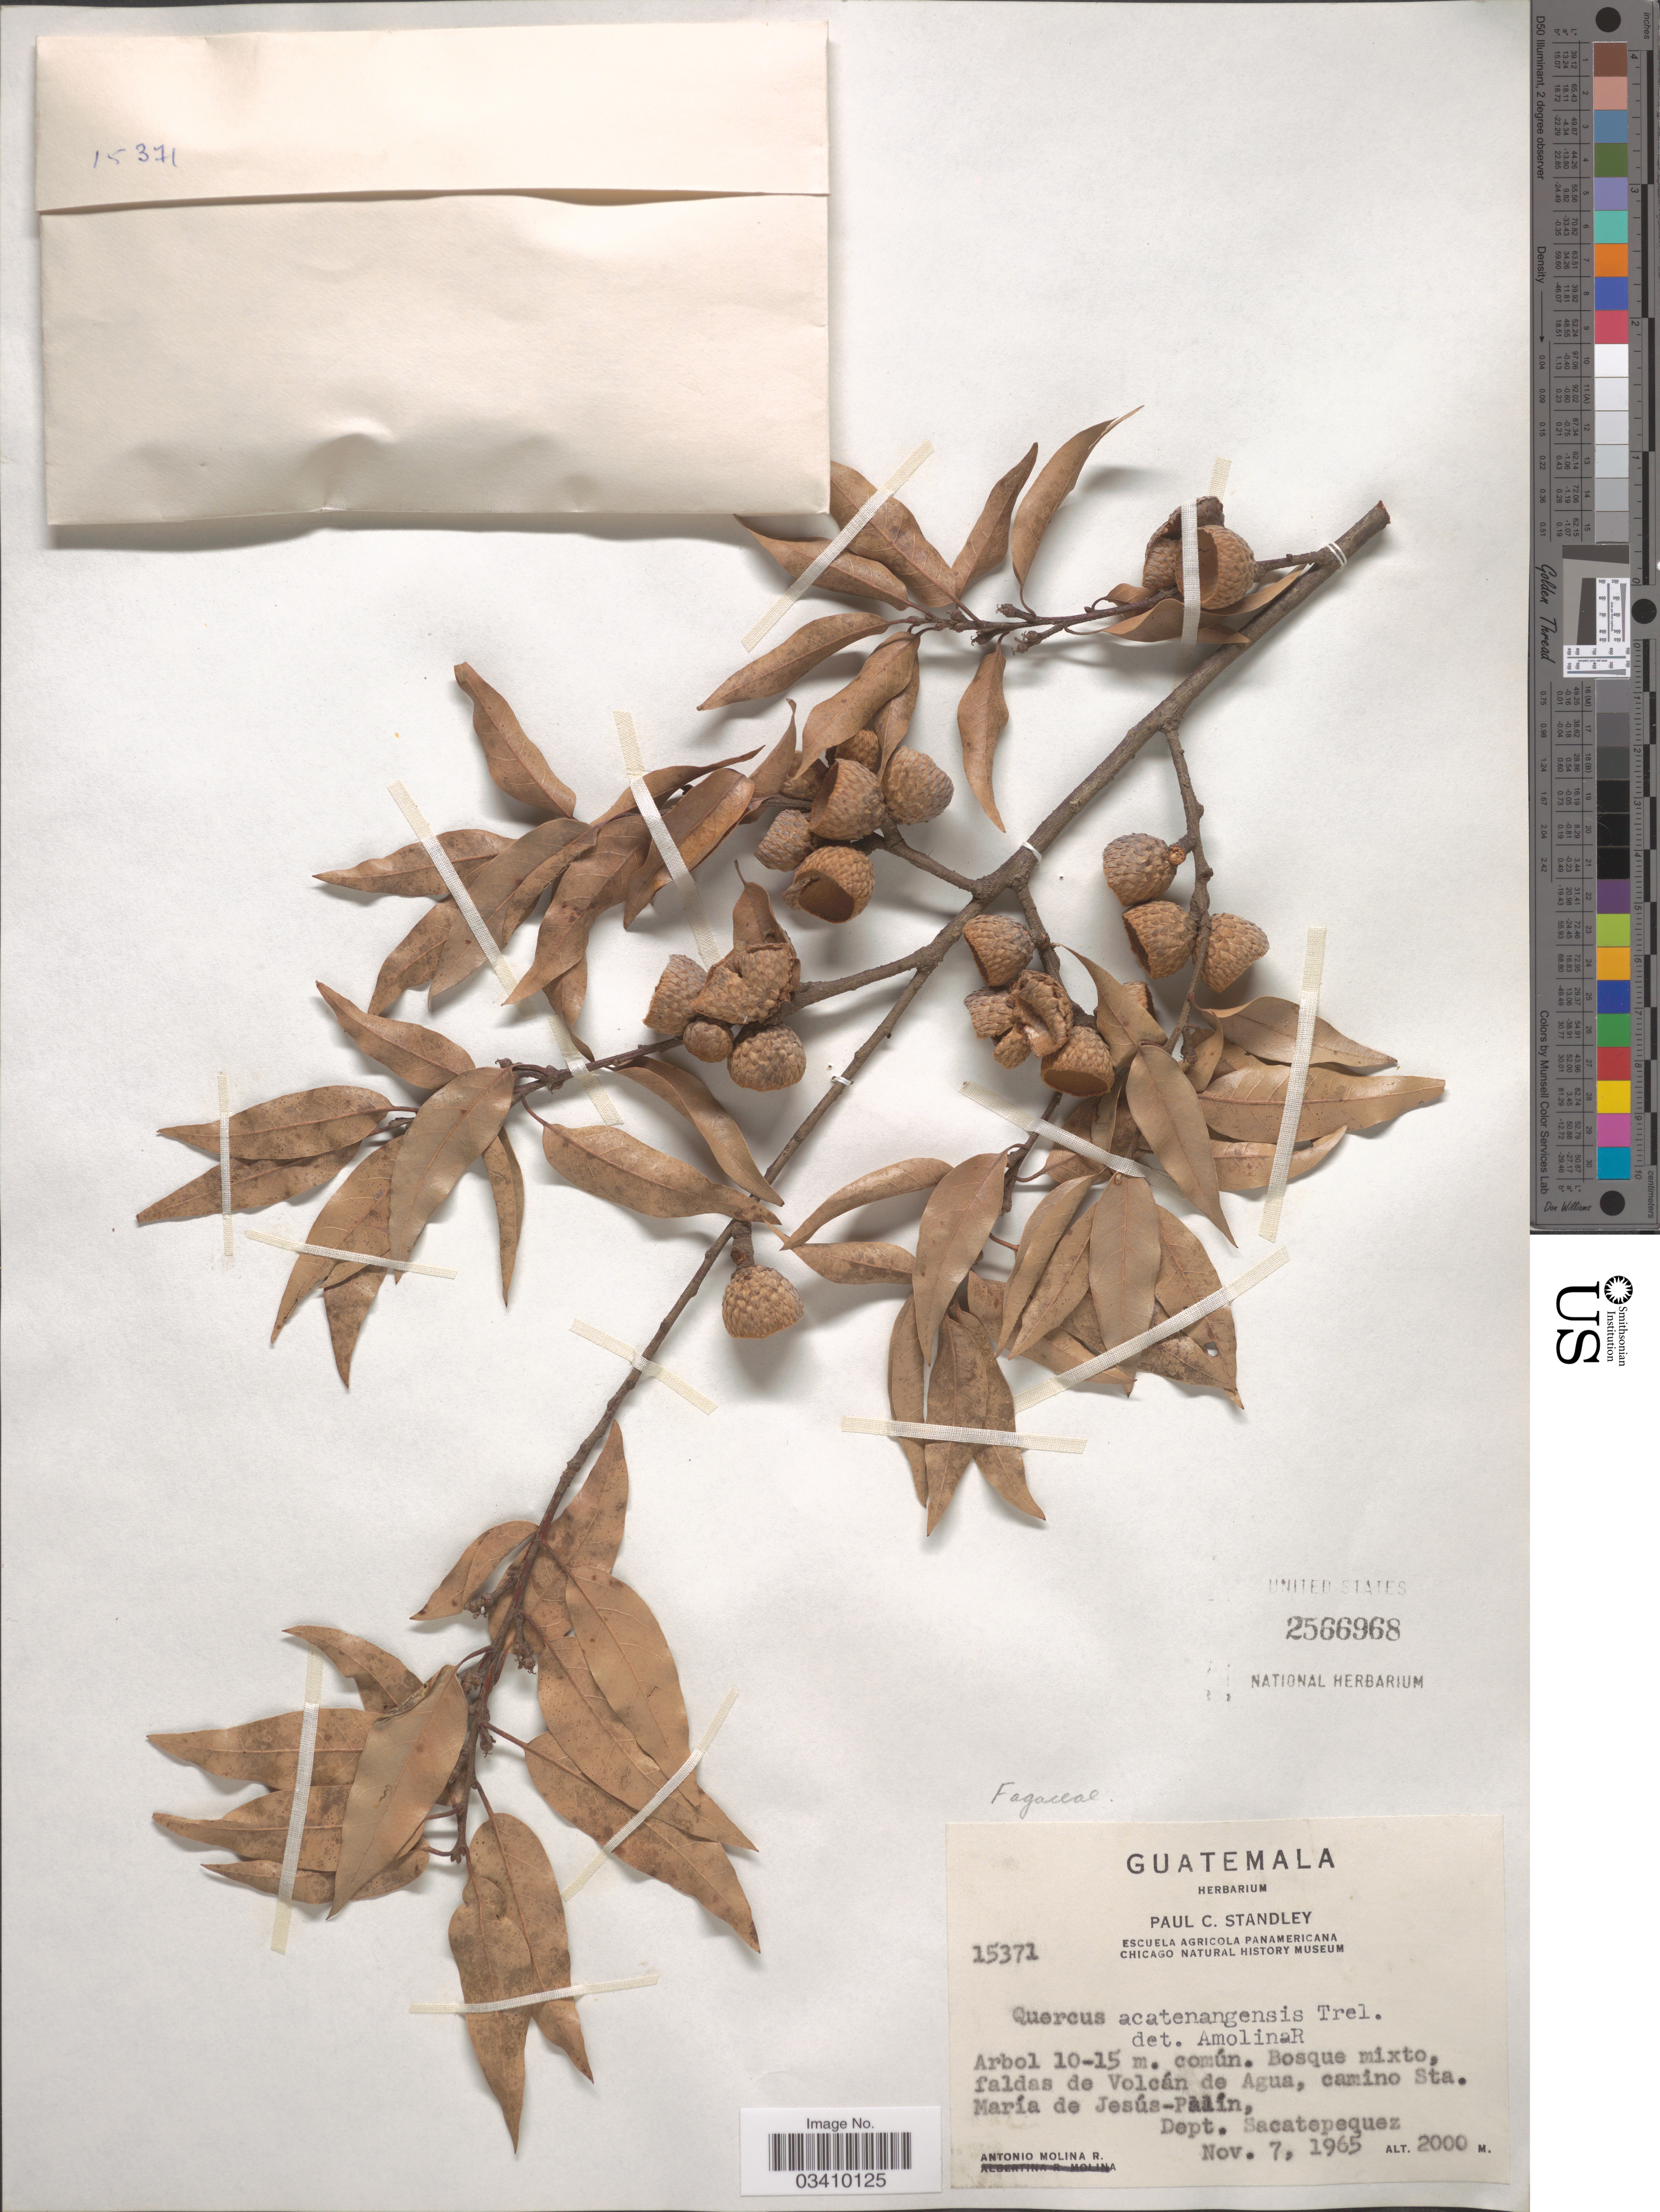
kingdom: Plantae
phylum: Tracheophyta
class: Magnoliopsida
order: Fagales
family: Fagaceae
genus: Quercus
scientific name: Quercus acatenangensis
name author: Trel.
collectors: A. Molina R.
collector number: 15371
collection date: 1965-11-07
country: Guatemala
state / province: Sacatepéquez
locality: Bosque mixto, faldas de Volcán de Agua, camino Sta. María de Jesús-Pín, Dept. Sacatepequez.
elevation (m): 2000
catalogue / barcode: US 2566968